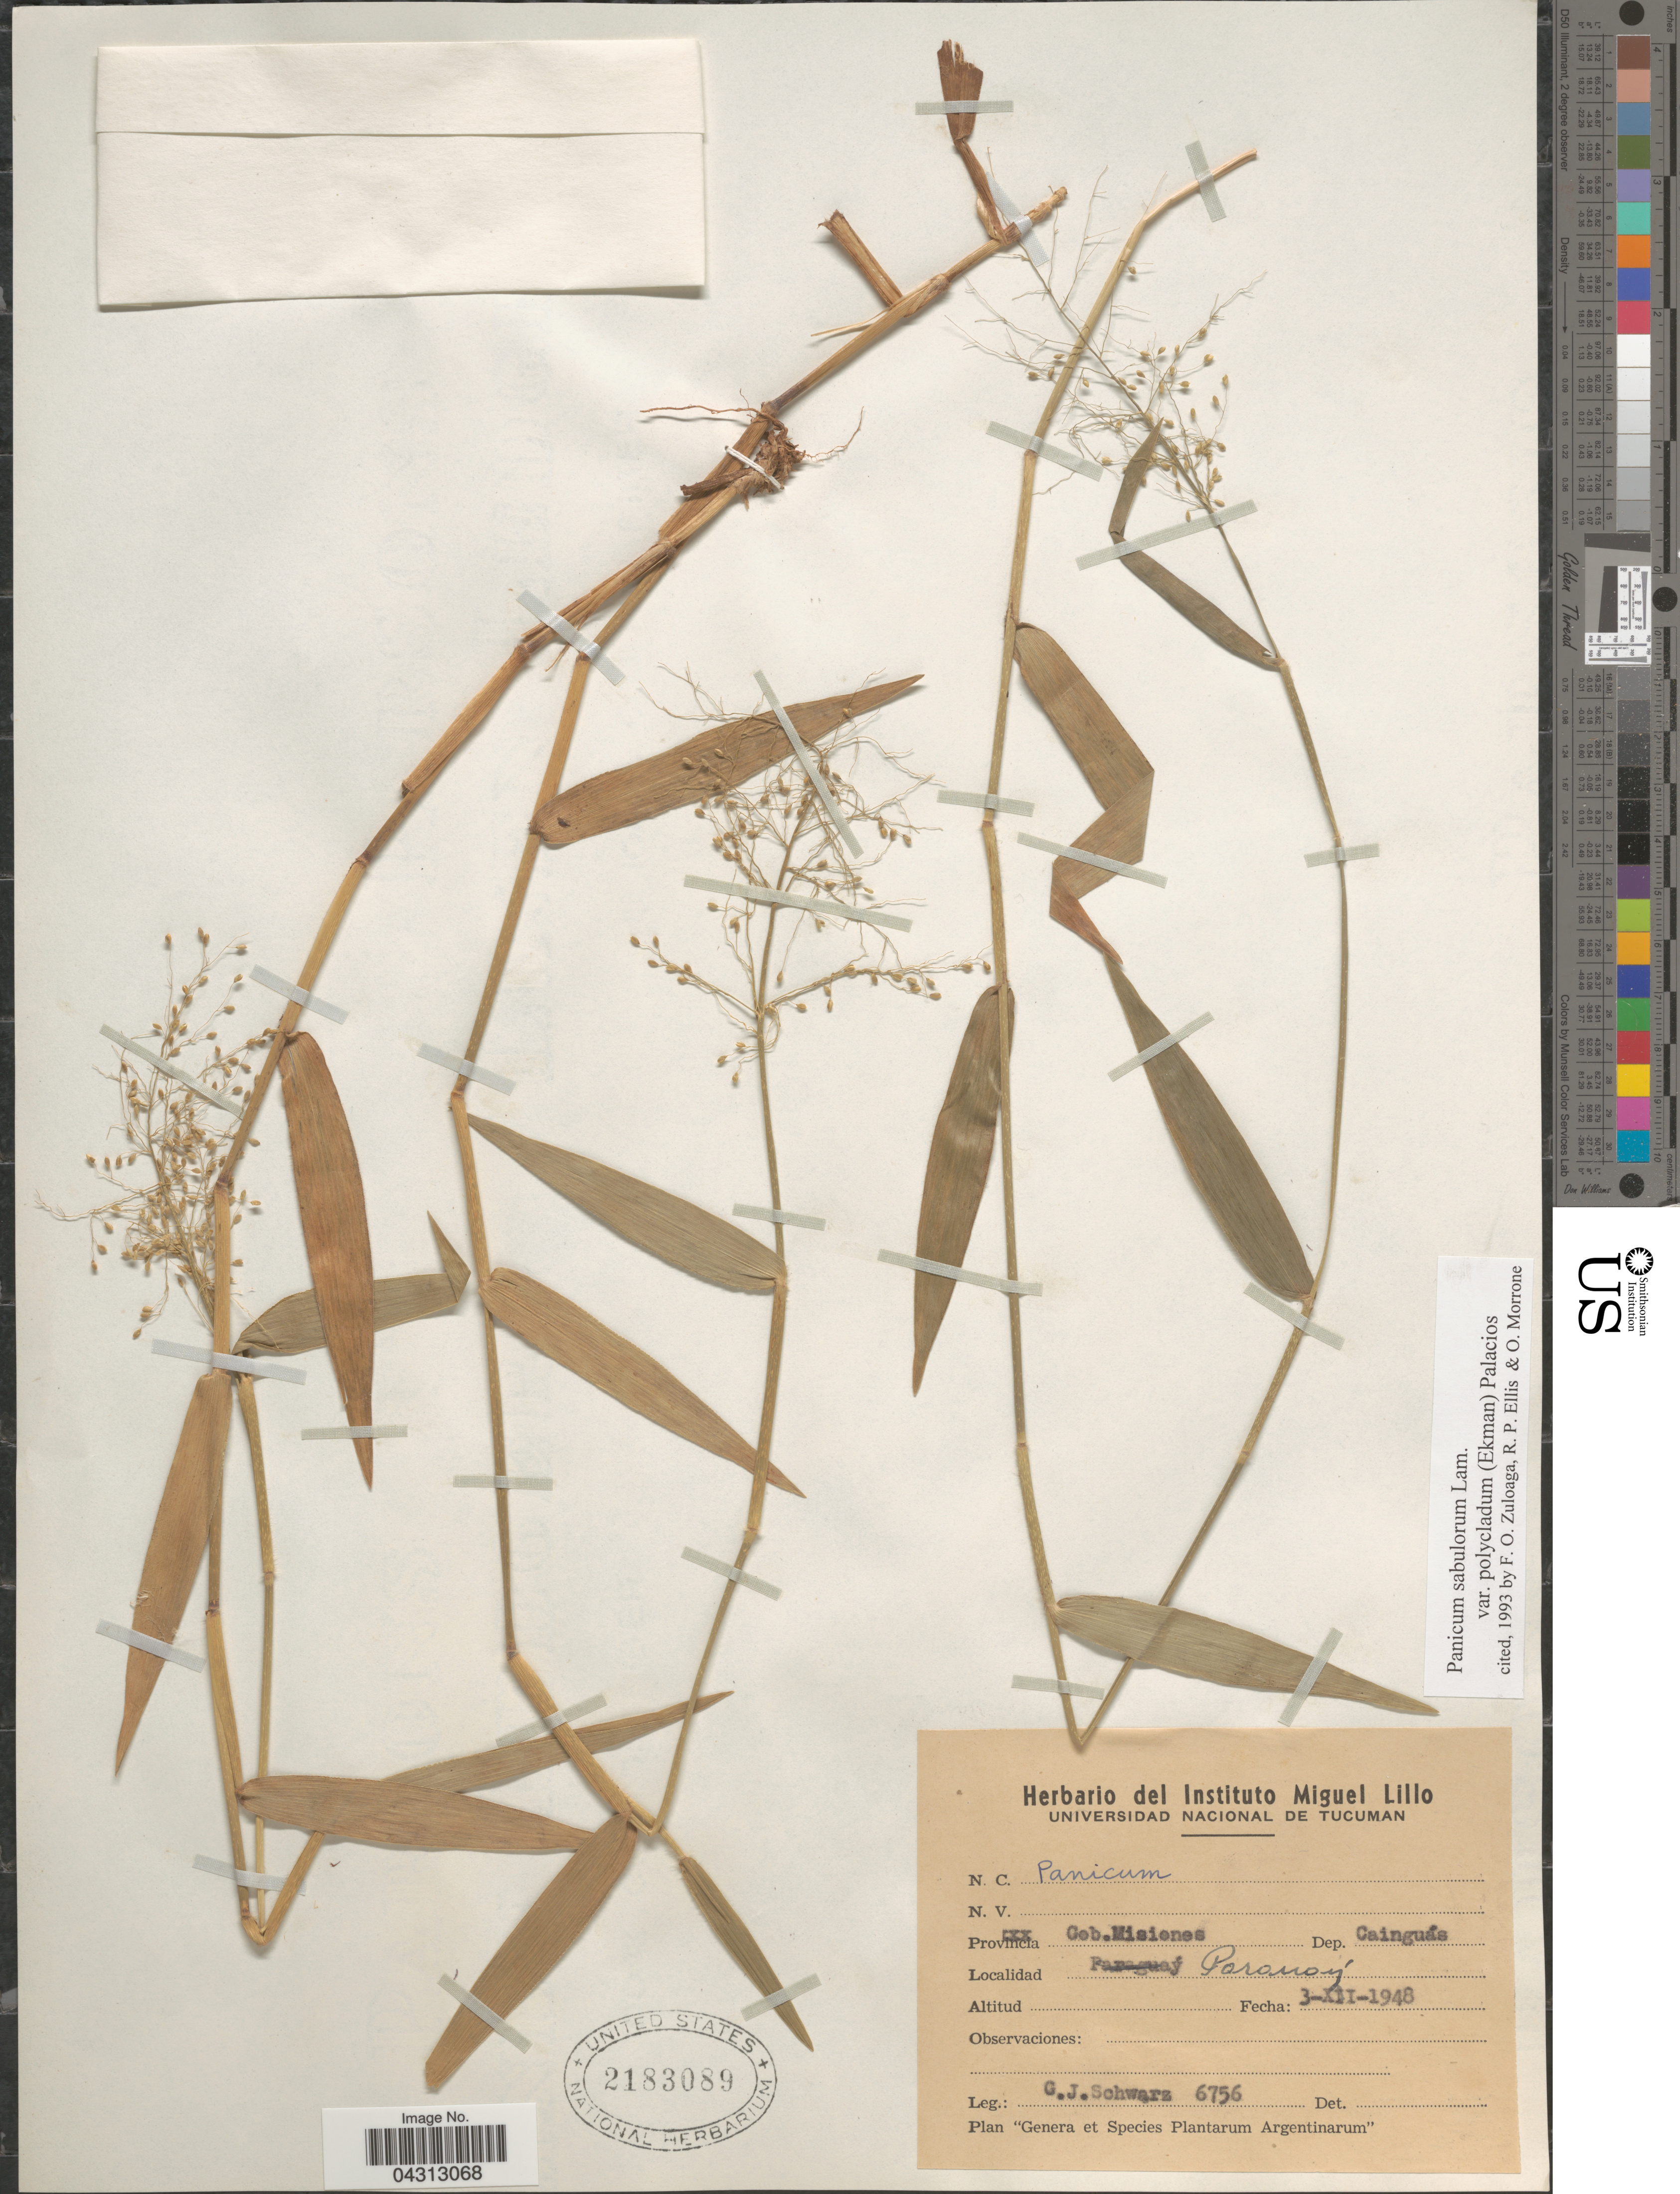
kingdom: Plantae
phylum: Tracheophyta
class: Liliopsida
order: Poales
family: Poaceae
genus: Dichanthelium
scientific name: Dichanthelium sabulorum var. polycladum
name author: (Ekman) Zuloaga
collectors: G. J. Schwarz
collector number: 6756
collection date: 1948-12-03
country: Argentina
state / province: Misiones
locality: Dep. Cainguás. Paranay.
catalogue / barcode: US 2183089